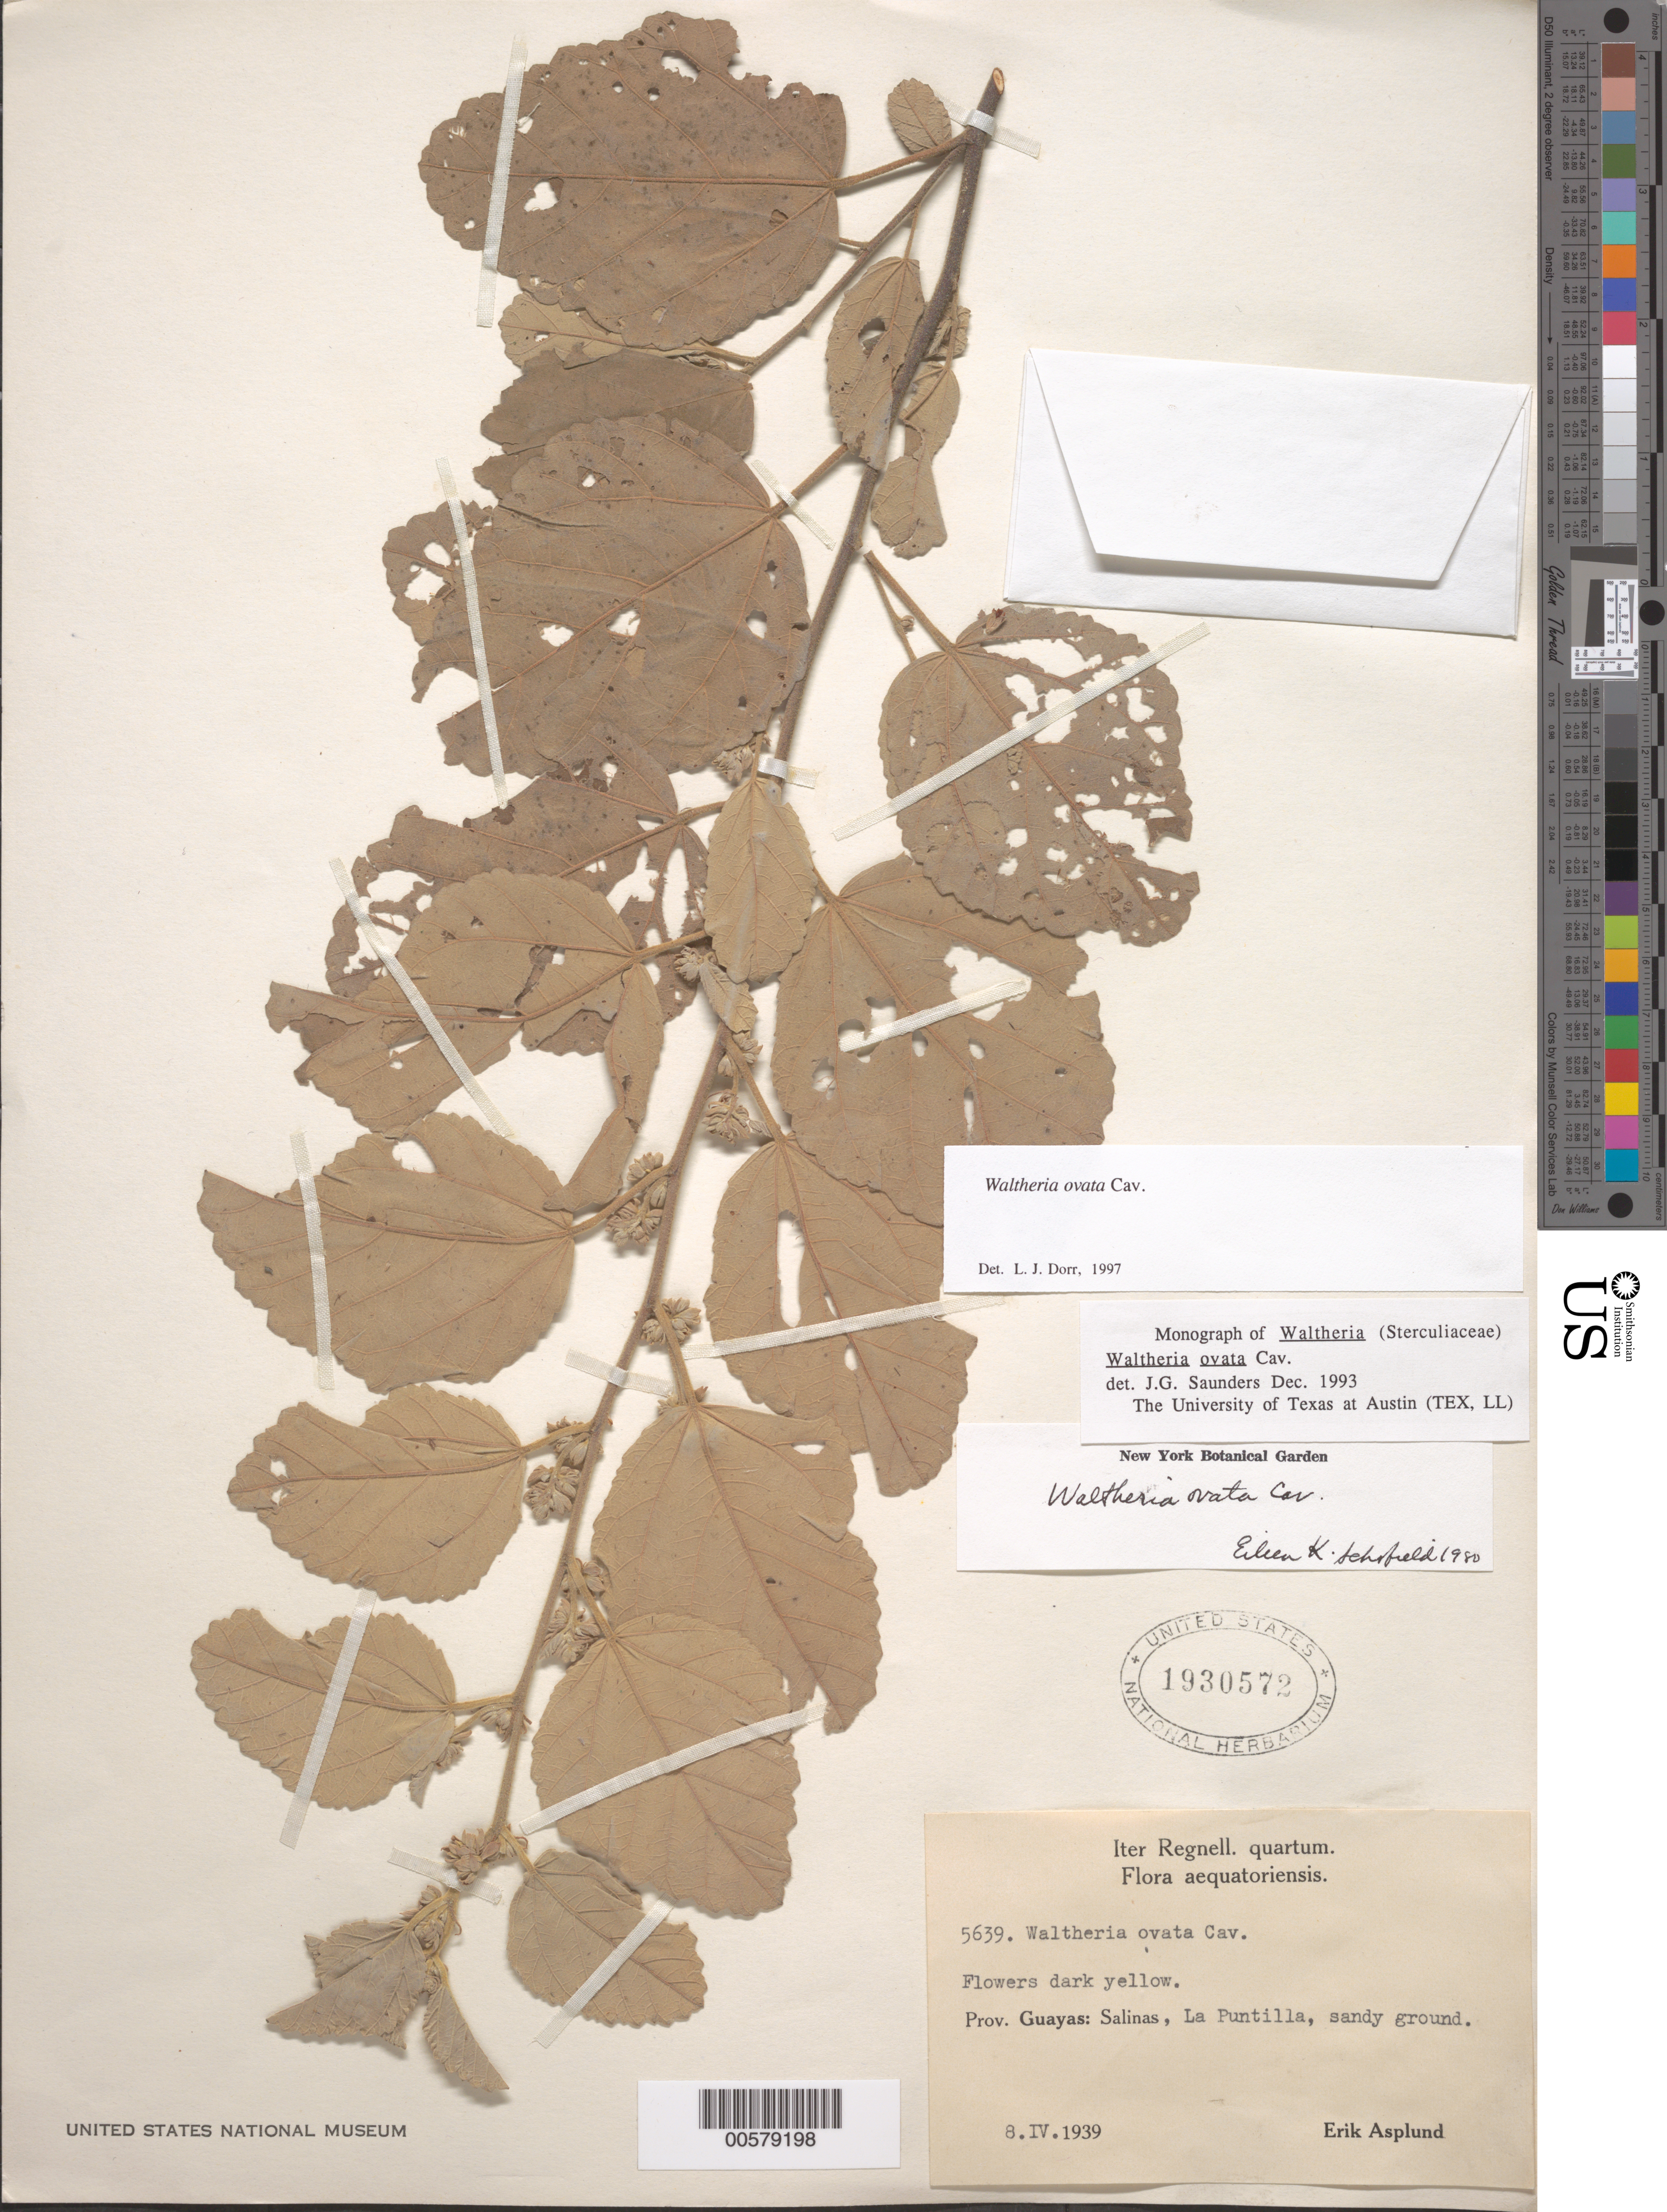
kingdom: Plantae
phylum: Tracheophyta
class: Magnoliopsida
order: Malvales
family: Malvaceae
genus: Waltheria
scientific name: Waltheria ovata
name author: Cav.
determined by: Saunders, J. G.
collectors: E. Asplund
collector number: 5639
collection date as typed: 08 Apr 1939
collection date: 1939-04-08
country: Ecuador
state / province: Guayas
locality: Salinas, La Puntilla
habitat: Sandy ground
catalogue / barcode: US 1930572